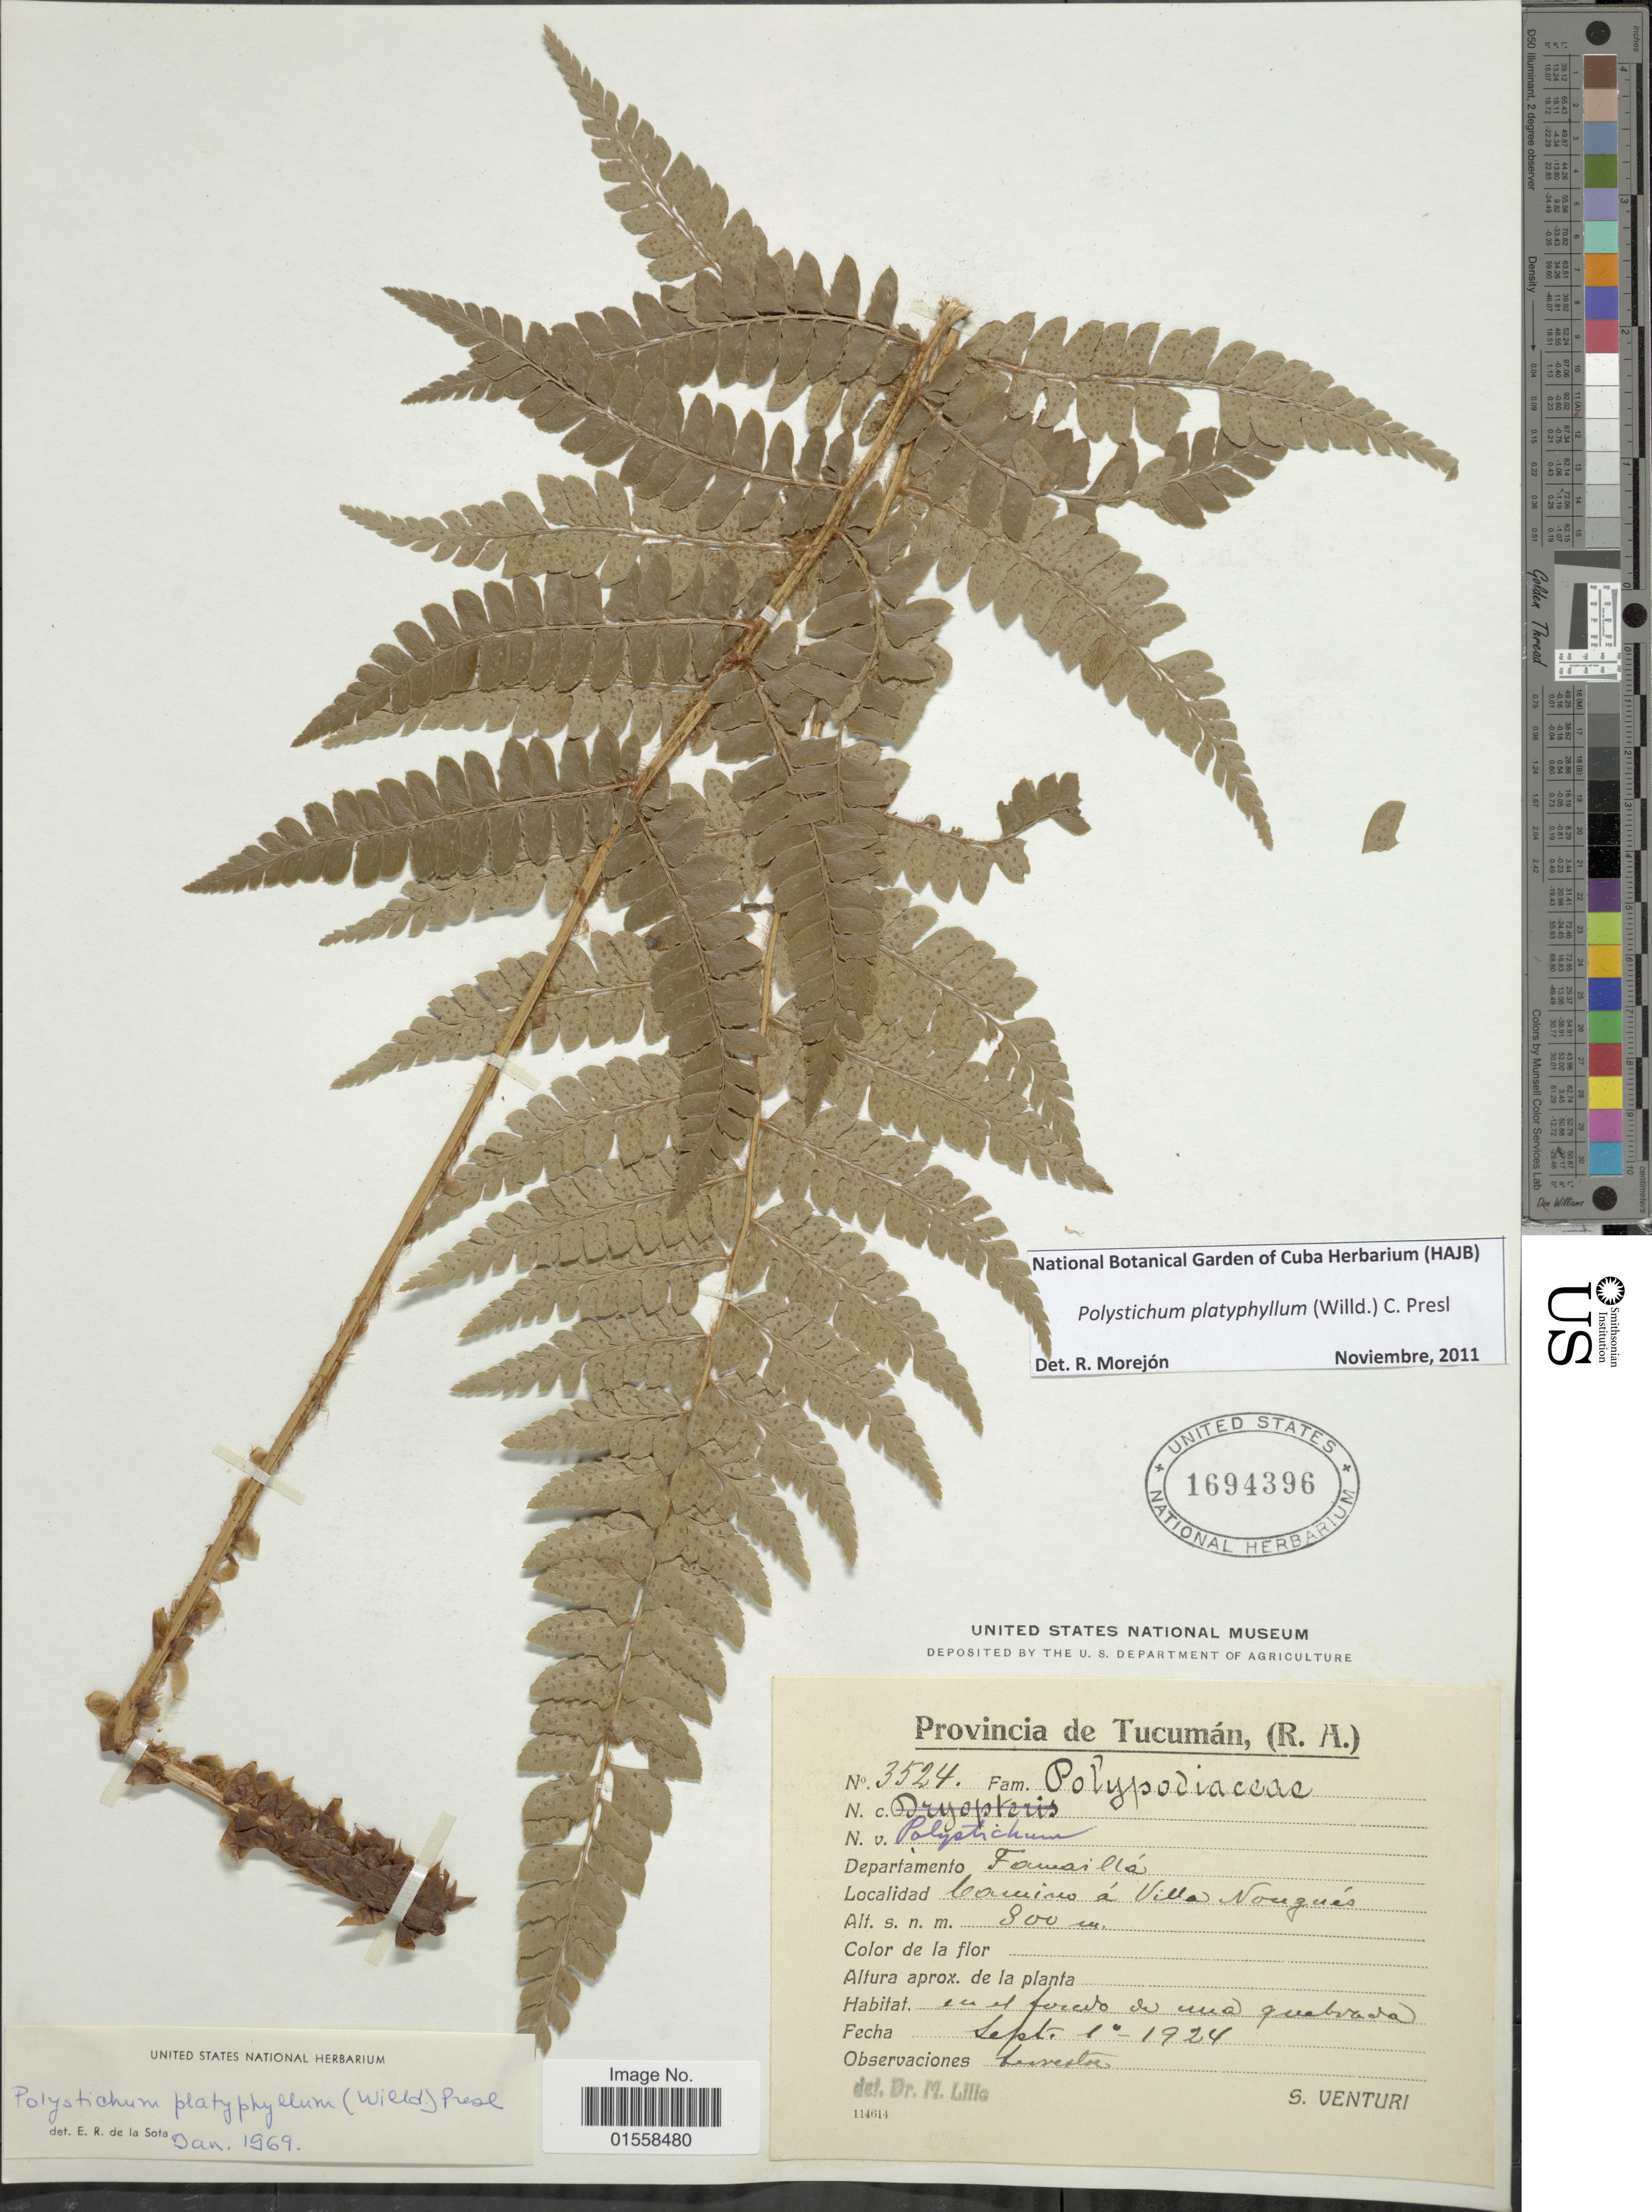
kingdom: Plantae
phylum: Tracheophyta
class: Polypodiopsida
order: Polypodiales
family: Dryopteridaceae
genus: Polystichum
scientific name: Polystichum platyphyllum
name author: (Willd.) C. Presl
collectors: S. Venturi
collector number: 3524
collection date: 1924-09-01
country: Argentina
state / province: Tucuman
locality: Provincia de Tucuman, (R. A.). Departamento Familla, Camino a Villa Nougues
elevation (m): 800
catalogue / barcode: US 1694396